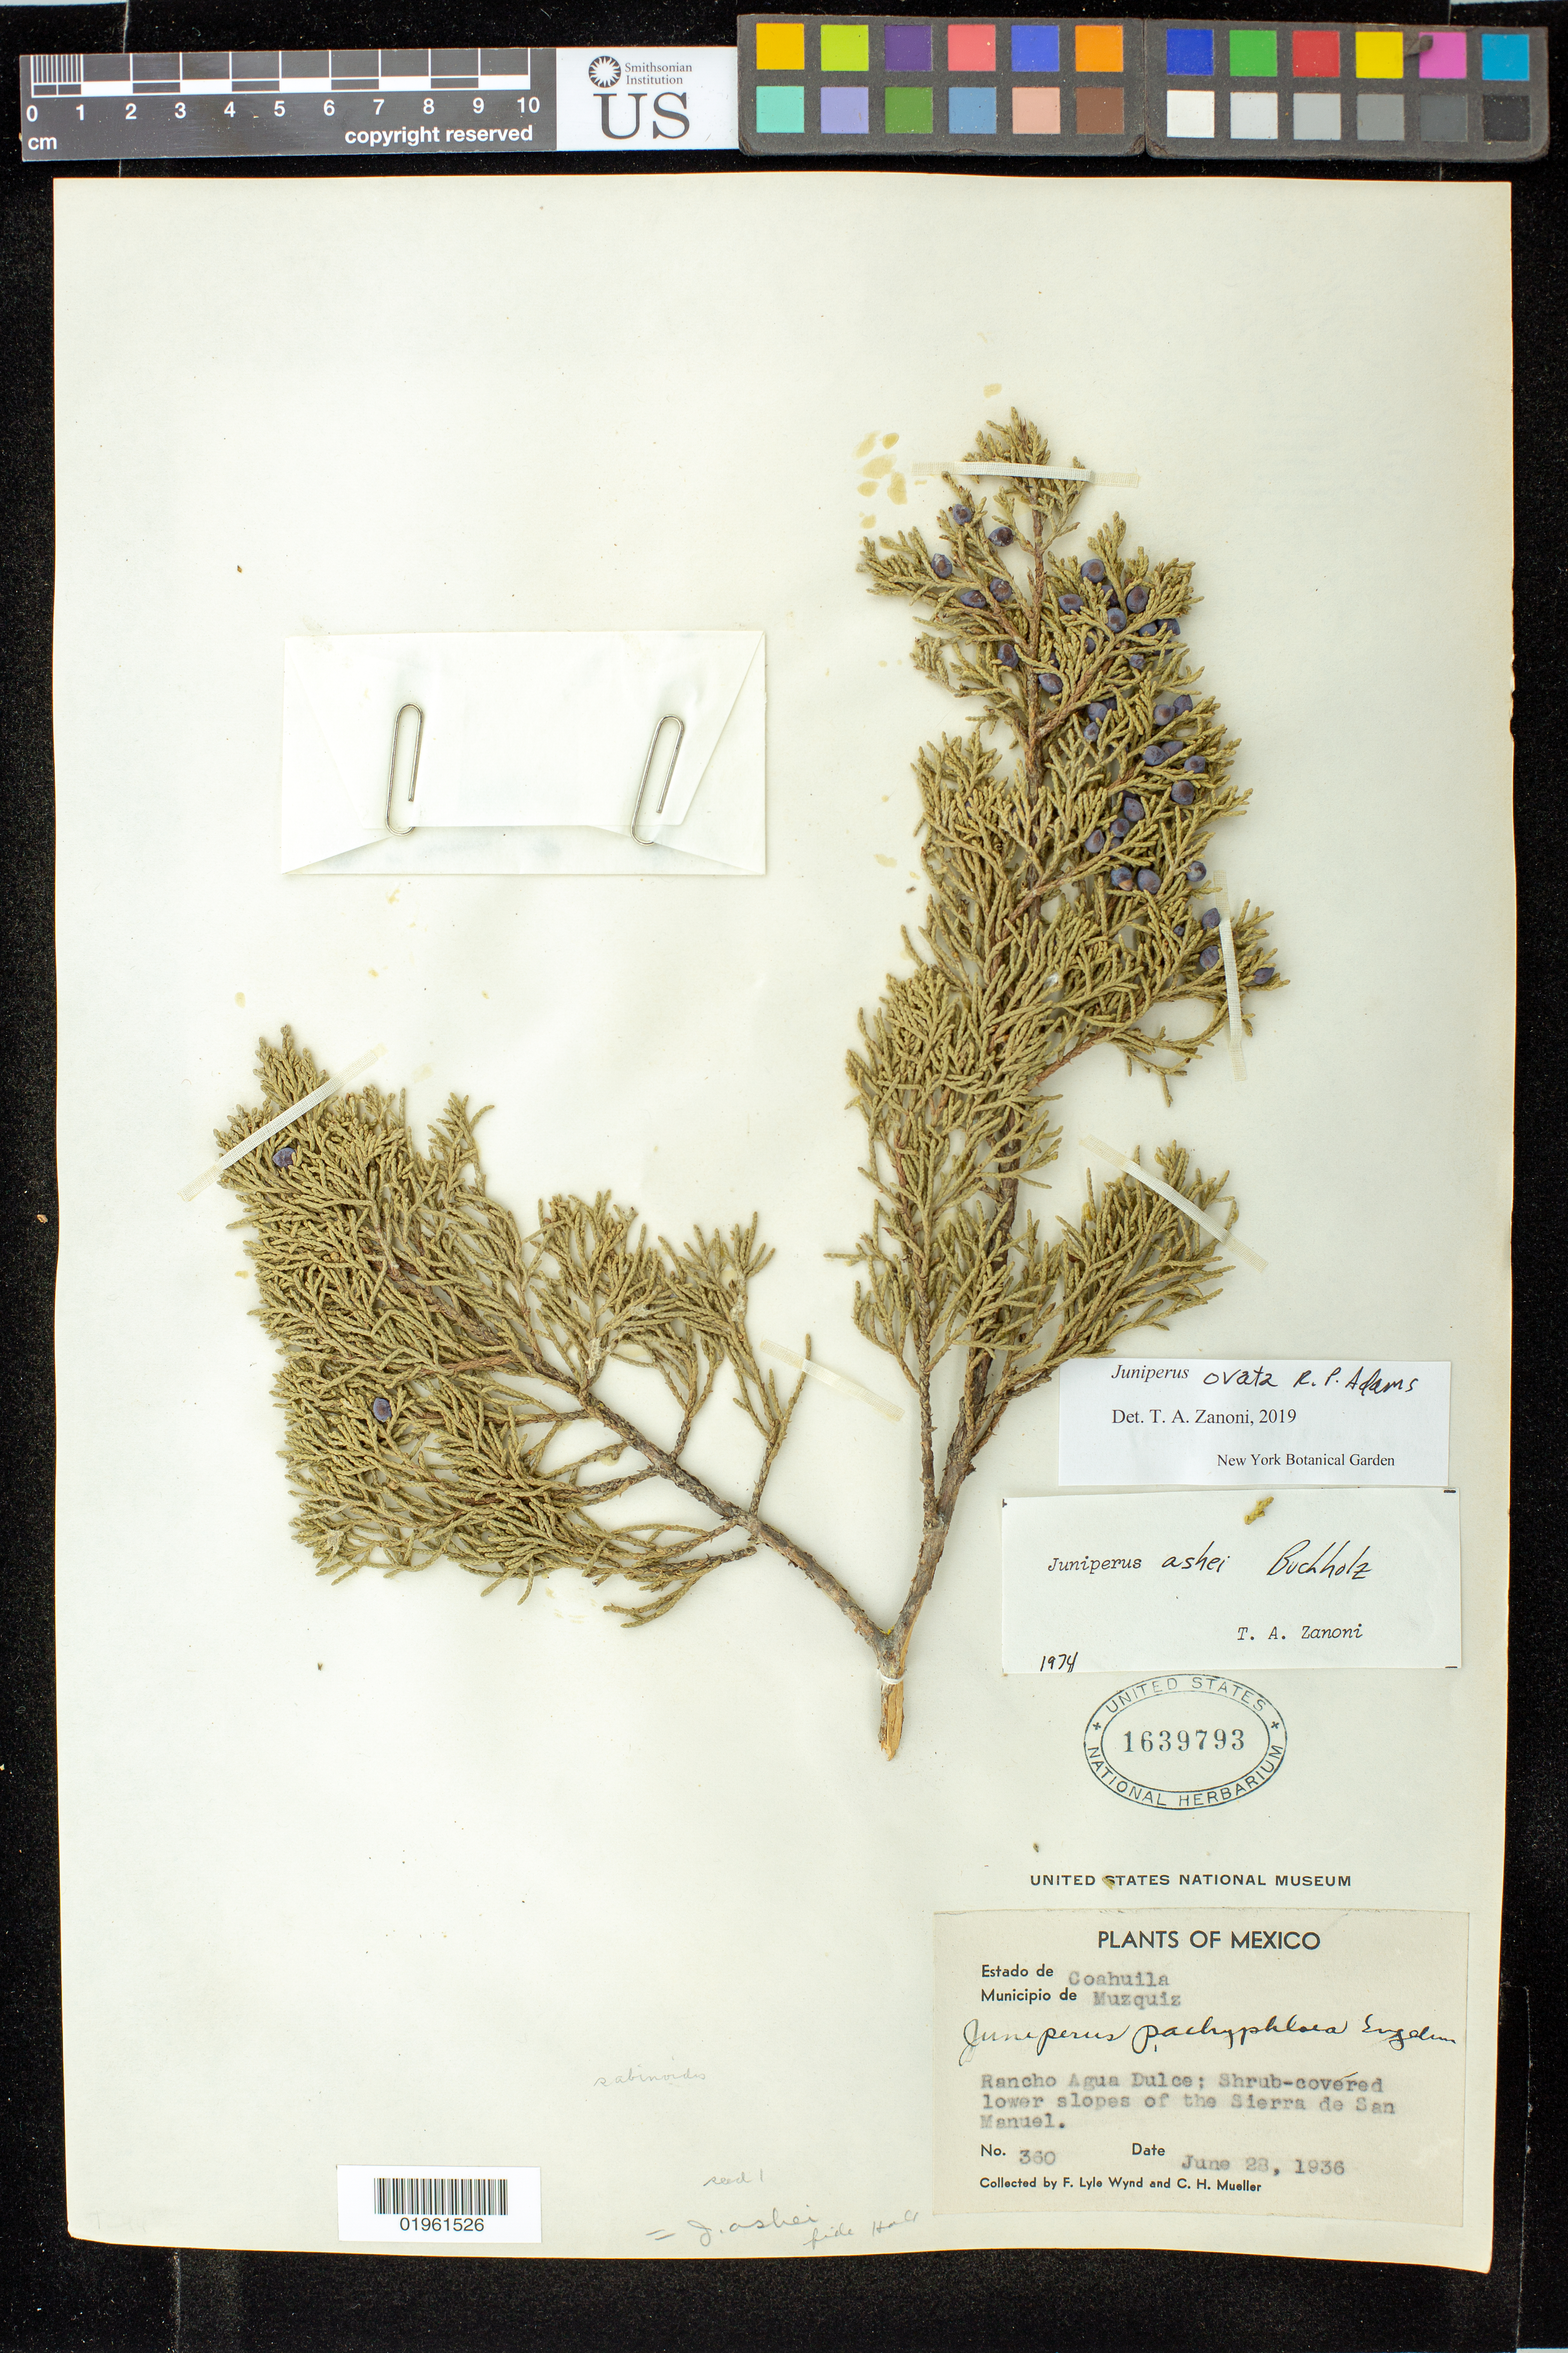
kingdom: Plantae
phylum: Tracheophyta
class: Pinopsida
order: Pinales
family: Cupressaceae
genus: Juniperus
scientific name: Juniperus ovata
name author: R.P. Adams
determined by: Zanoni, T. A., (NY), New York Botanical Garden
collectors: F. L. Wynd & C. H. Mueller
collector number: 360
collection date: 1936-06-23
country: Mexico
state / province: Coahuila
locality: Muzquiz. Rancho Agua Dulce; lower slopes of the Sierra de San Manuel.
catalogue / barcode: US 1639793